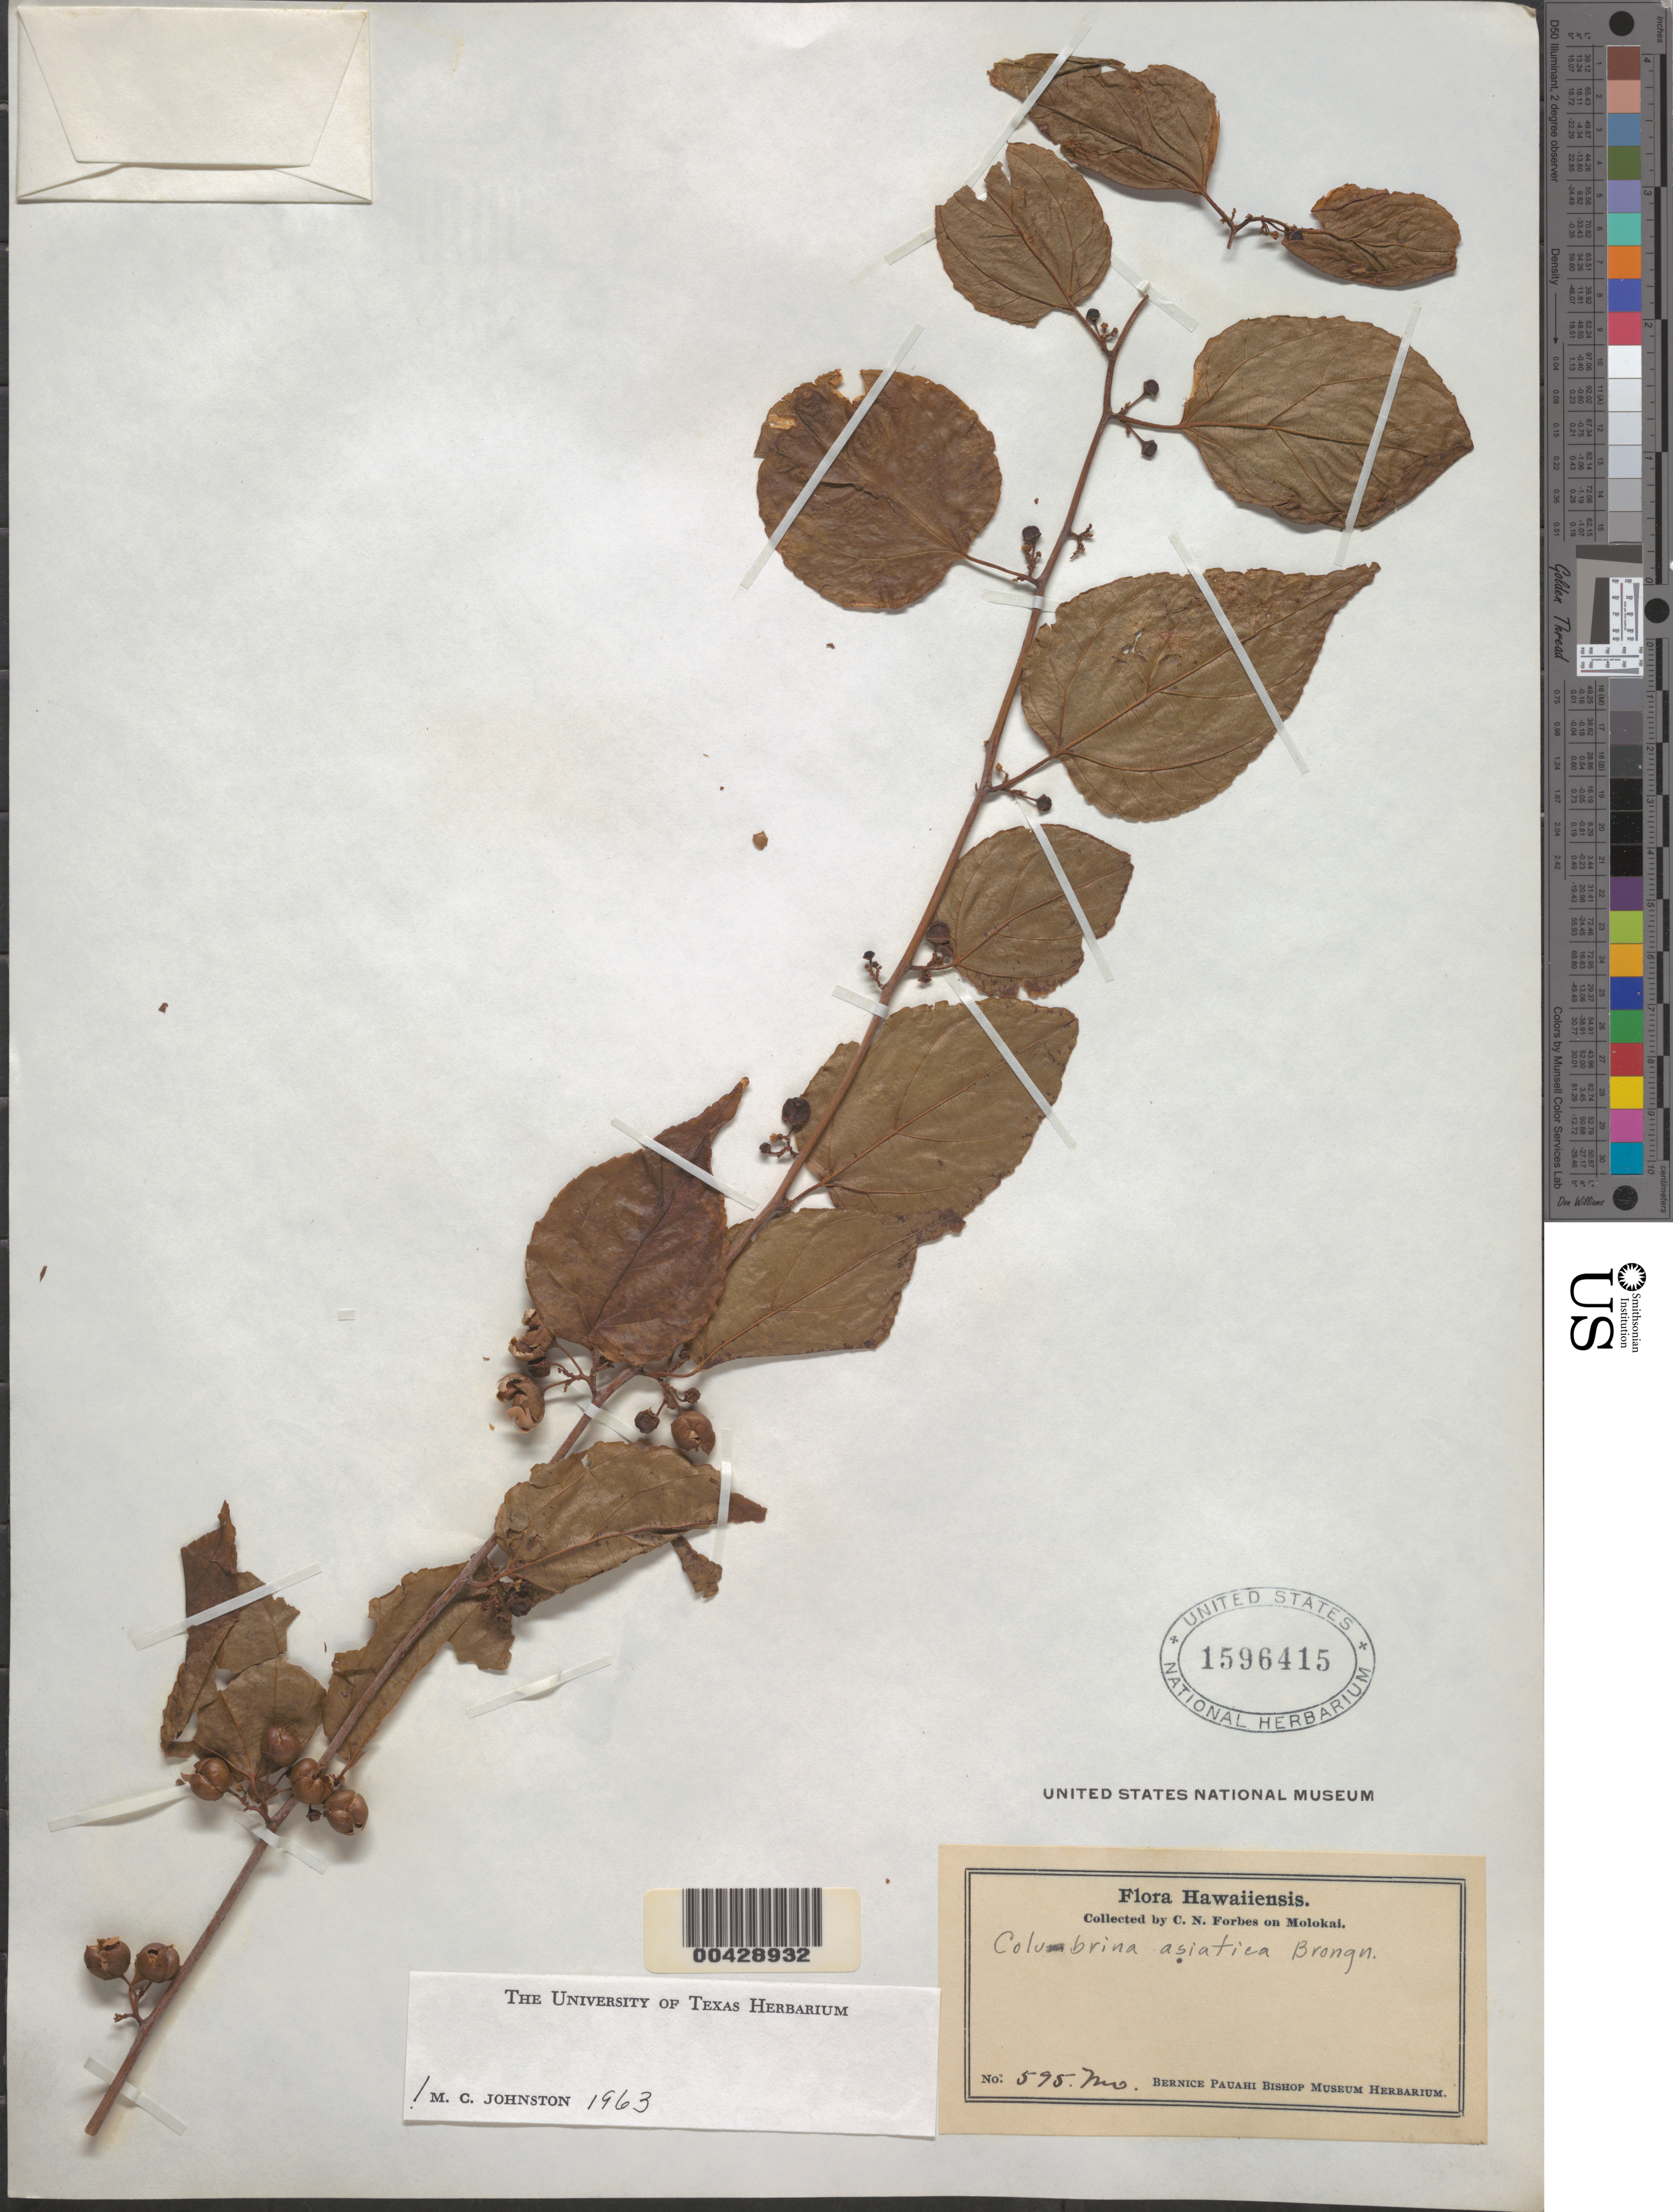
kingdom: Plantae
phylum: Tracheophyta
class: Magnoliopsida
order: Rosales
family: Rhamnaceae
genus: Colubrina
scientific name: Colubrina asiatica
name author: (L.) Brongn.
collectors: C. N. Forbes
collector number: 595.Mo.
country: United States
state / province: Hawaii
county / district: Maui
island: Moloka'i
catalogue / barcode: US 1596415